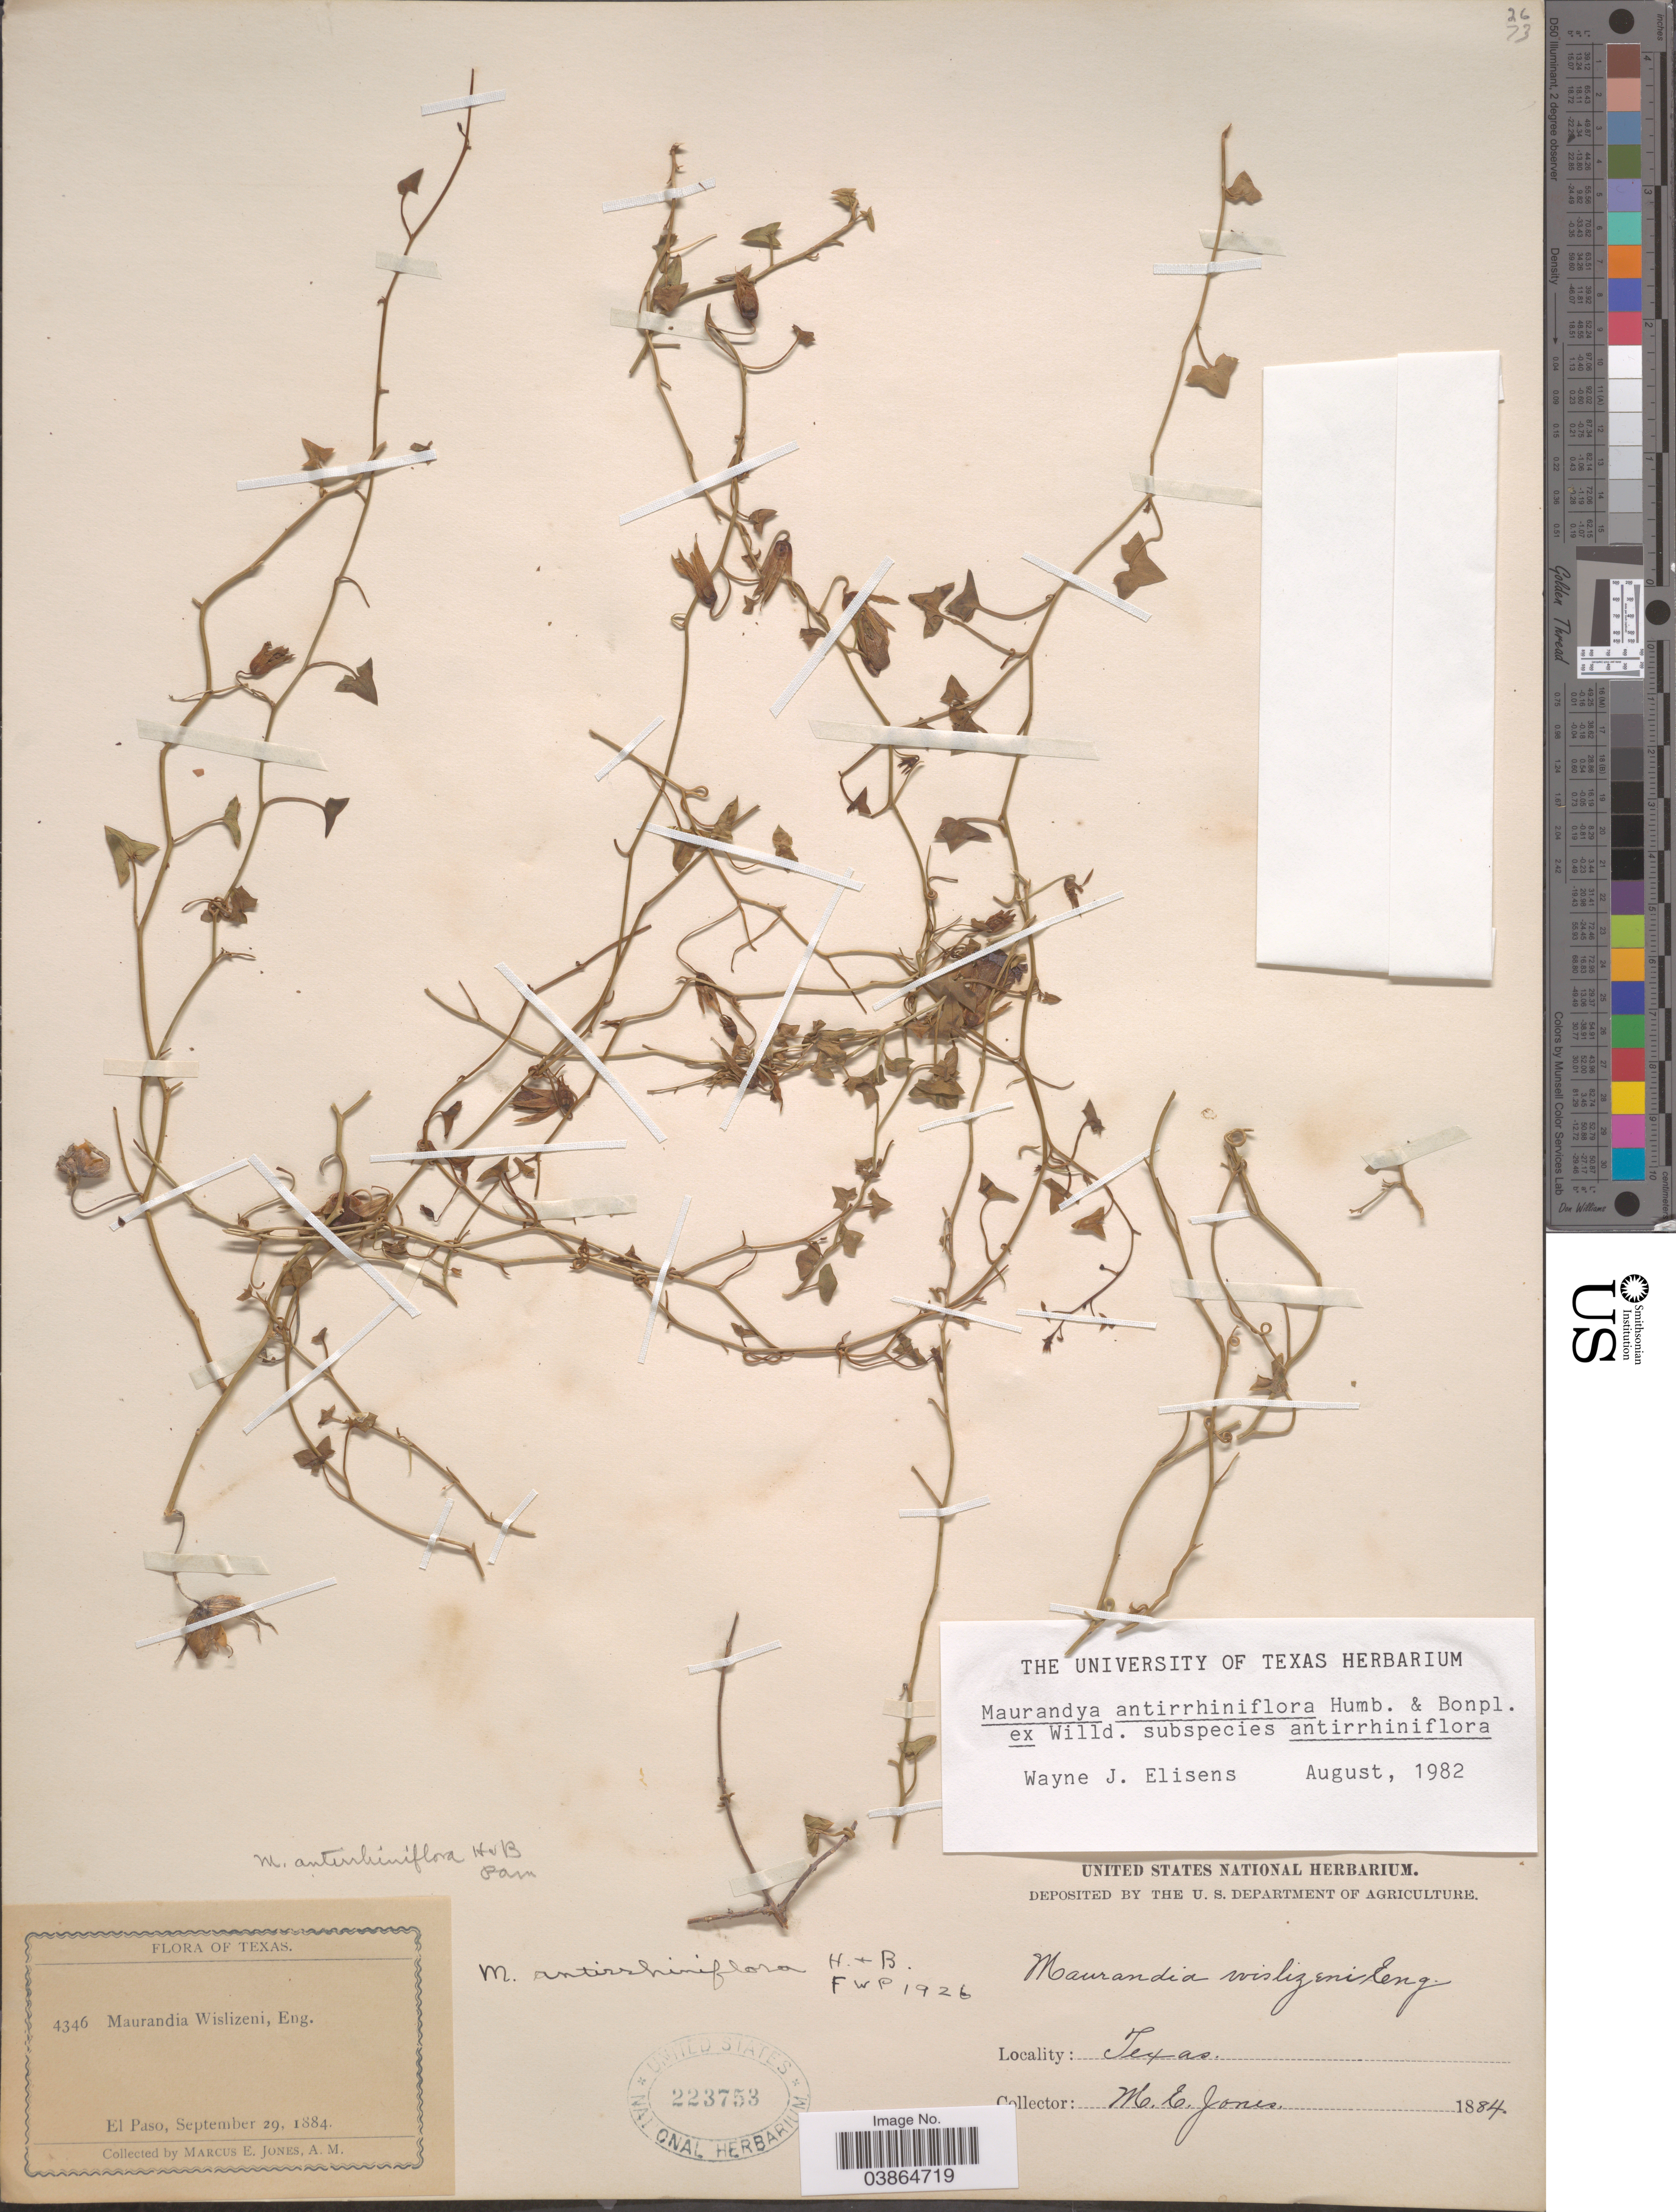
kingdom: Plantae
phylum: Tracheophyta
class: Magnoliopsida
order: Lamiales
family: Plantaginaceae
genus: Maurandya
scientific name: Maurandya antirrhiniflora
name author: Humb. & Bonpl. ex Willd.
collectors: M. E. Jones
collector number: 4346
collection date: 1884-09-29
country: United States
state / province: Texas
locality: El Paso.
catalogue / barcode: US 223753